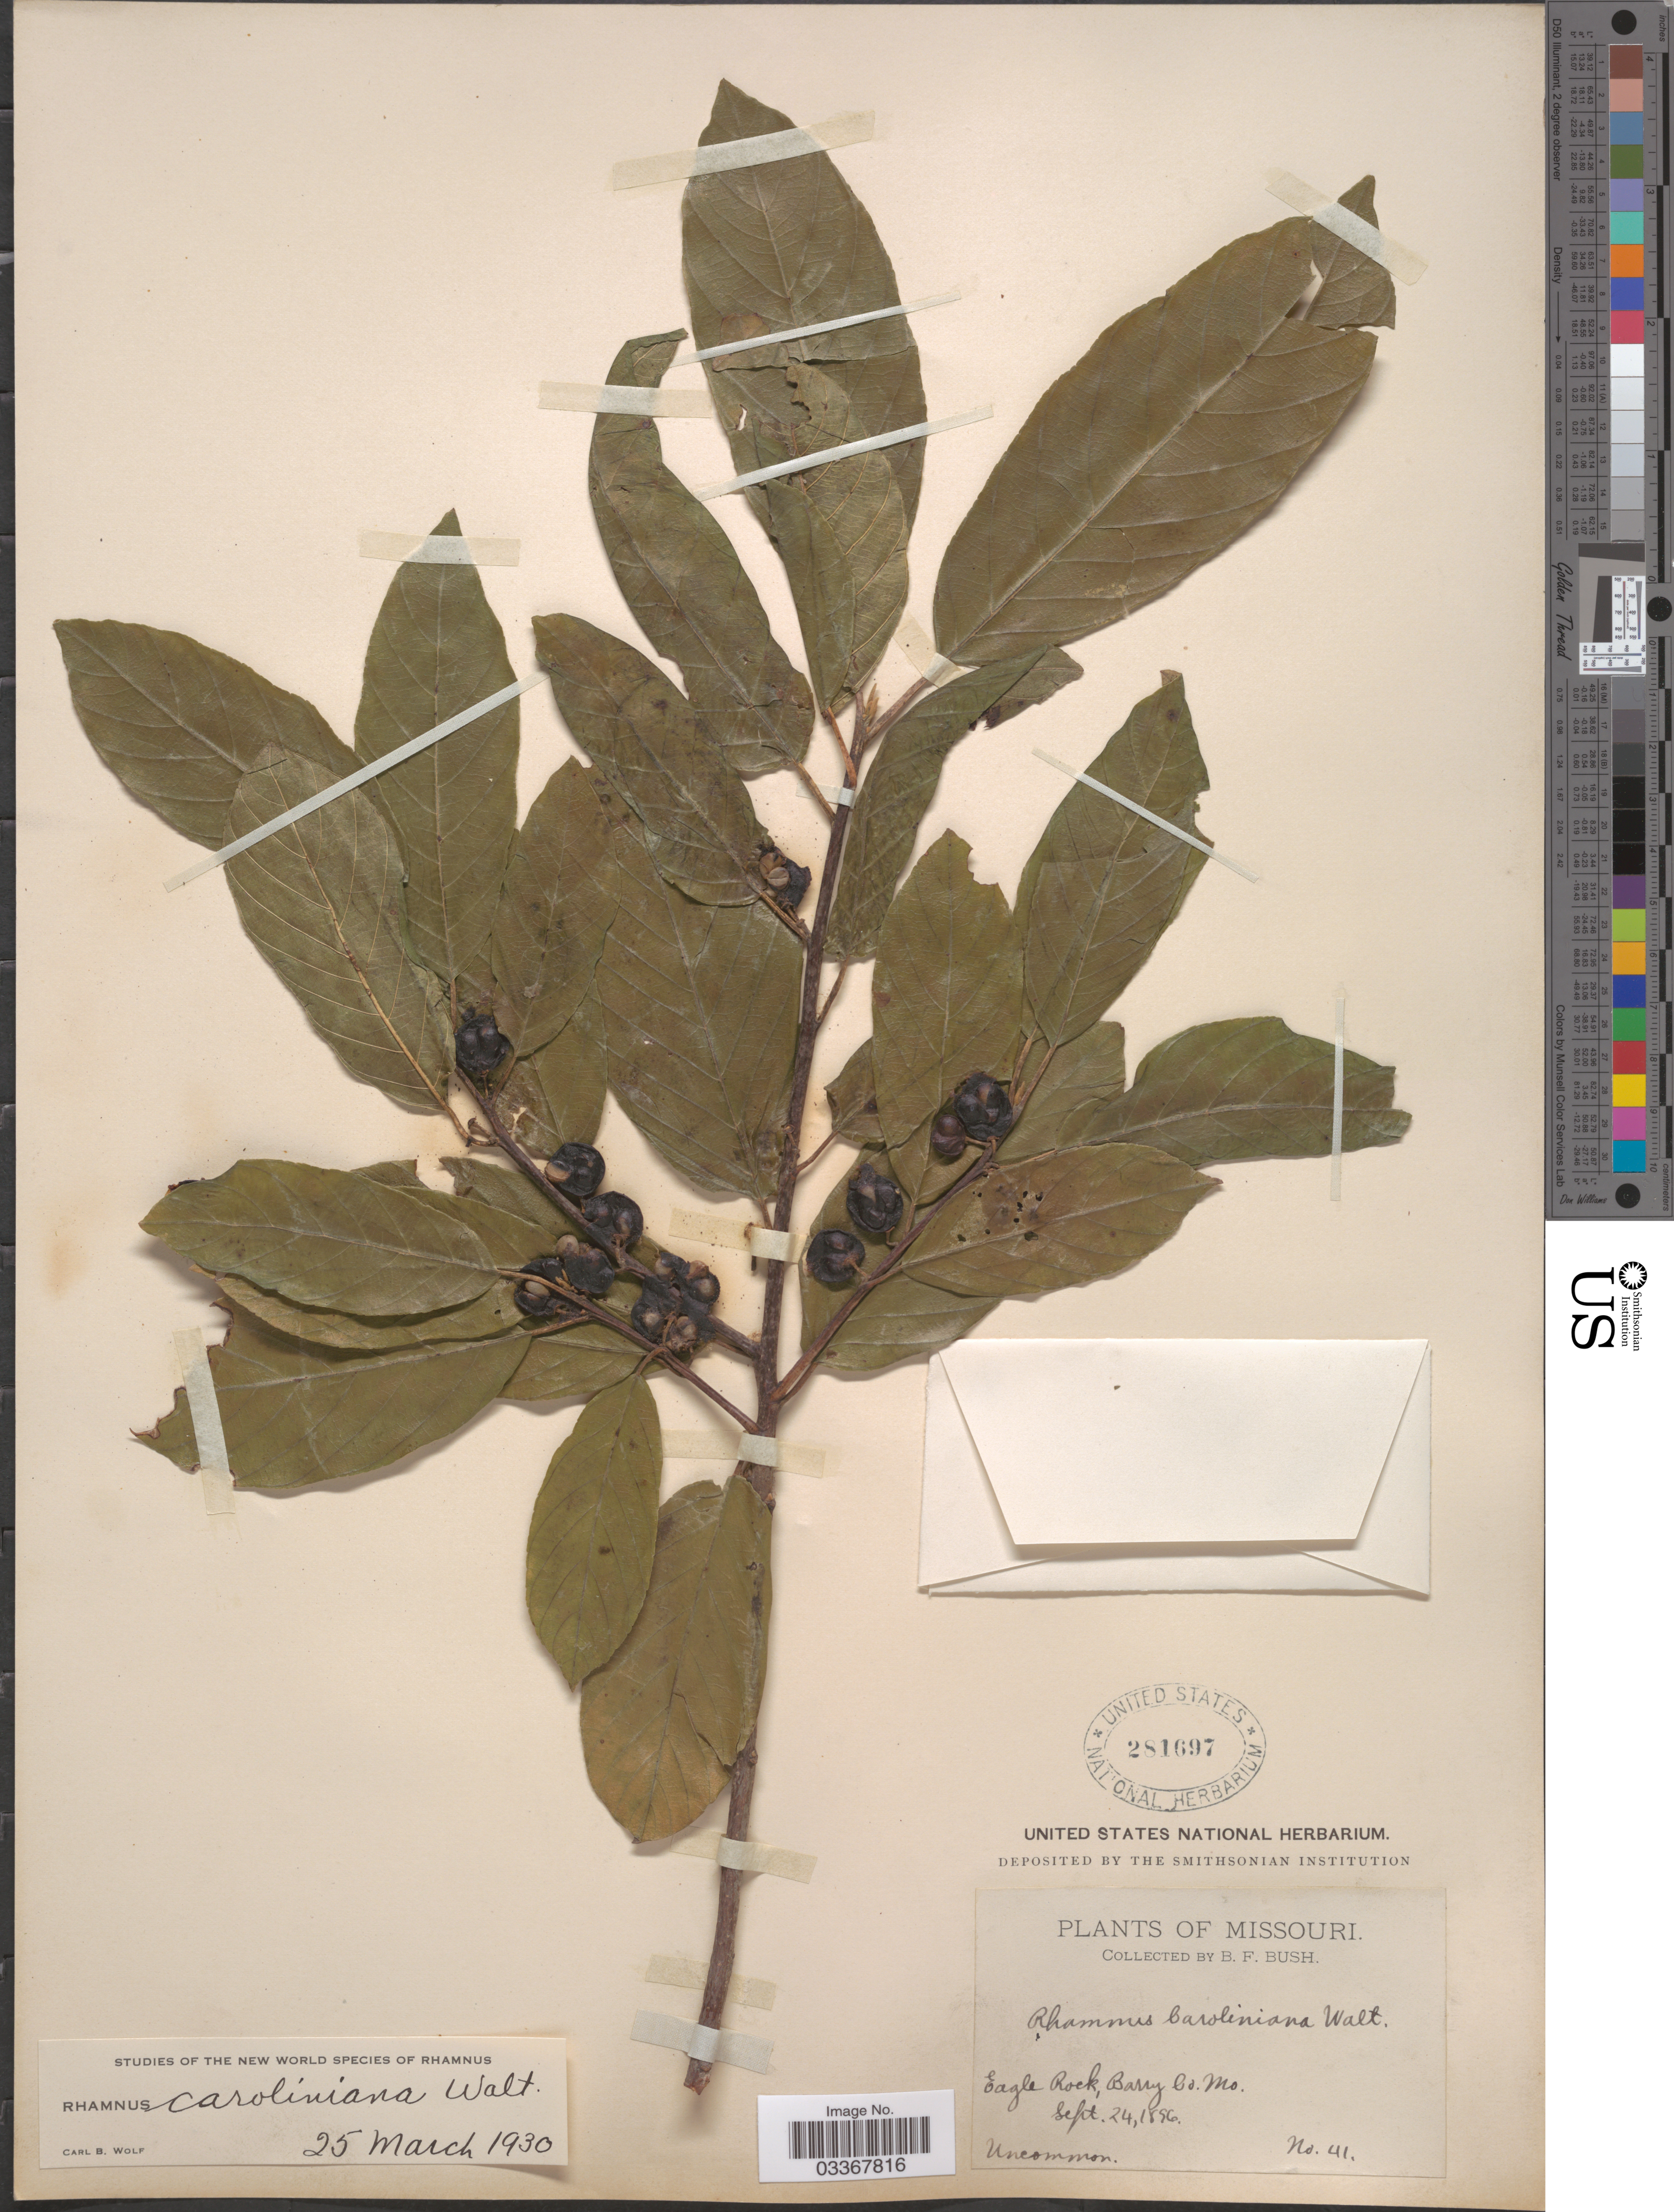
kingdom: Plantae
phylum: Tracheophyta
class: Magnoliopsida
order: Rosales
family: Rhamnaceae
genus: Frangula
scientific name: Frangula caroliniana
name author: (Walter) A. Gray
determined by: Strong, Mark T., (BOT), Smithsonian Institution - National Museum of Natural History (UNITED STATES)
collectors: B. F. Bush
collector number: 41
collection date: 1896-09-24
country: United States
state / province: Missouri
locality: Eagle Rock, Barry Co.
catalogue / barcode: US 281697